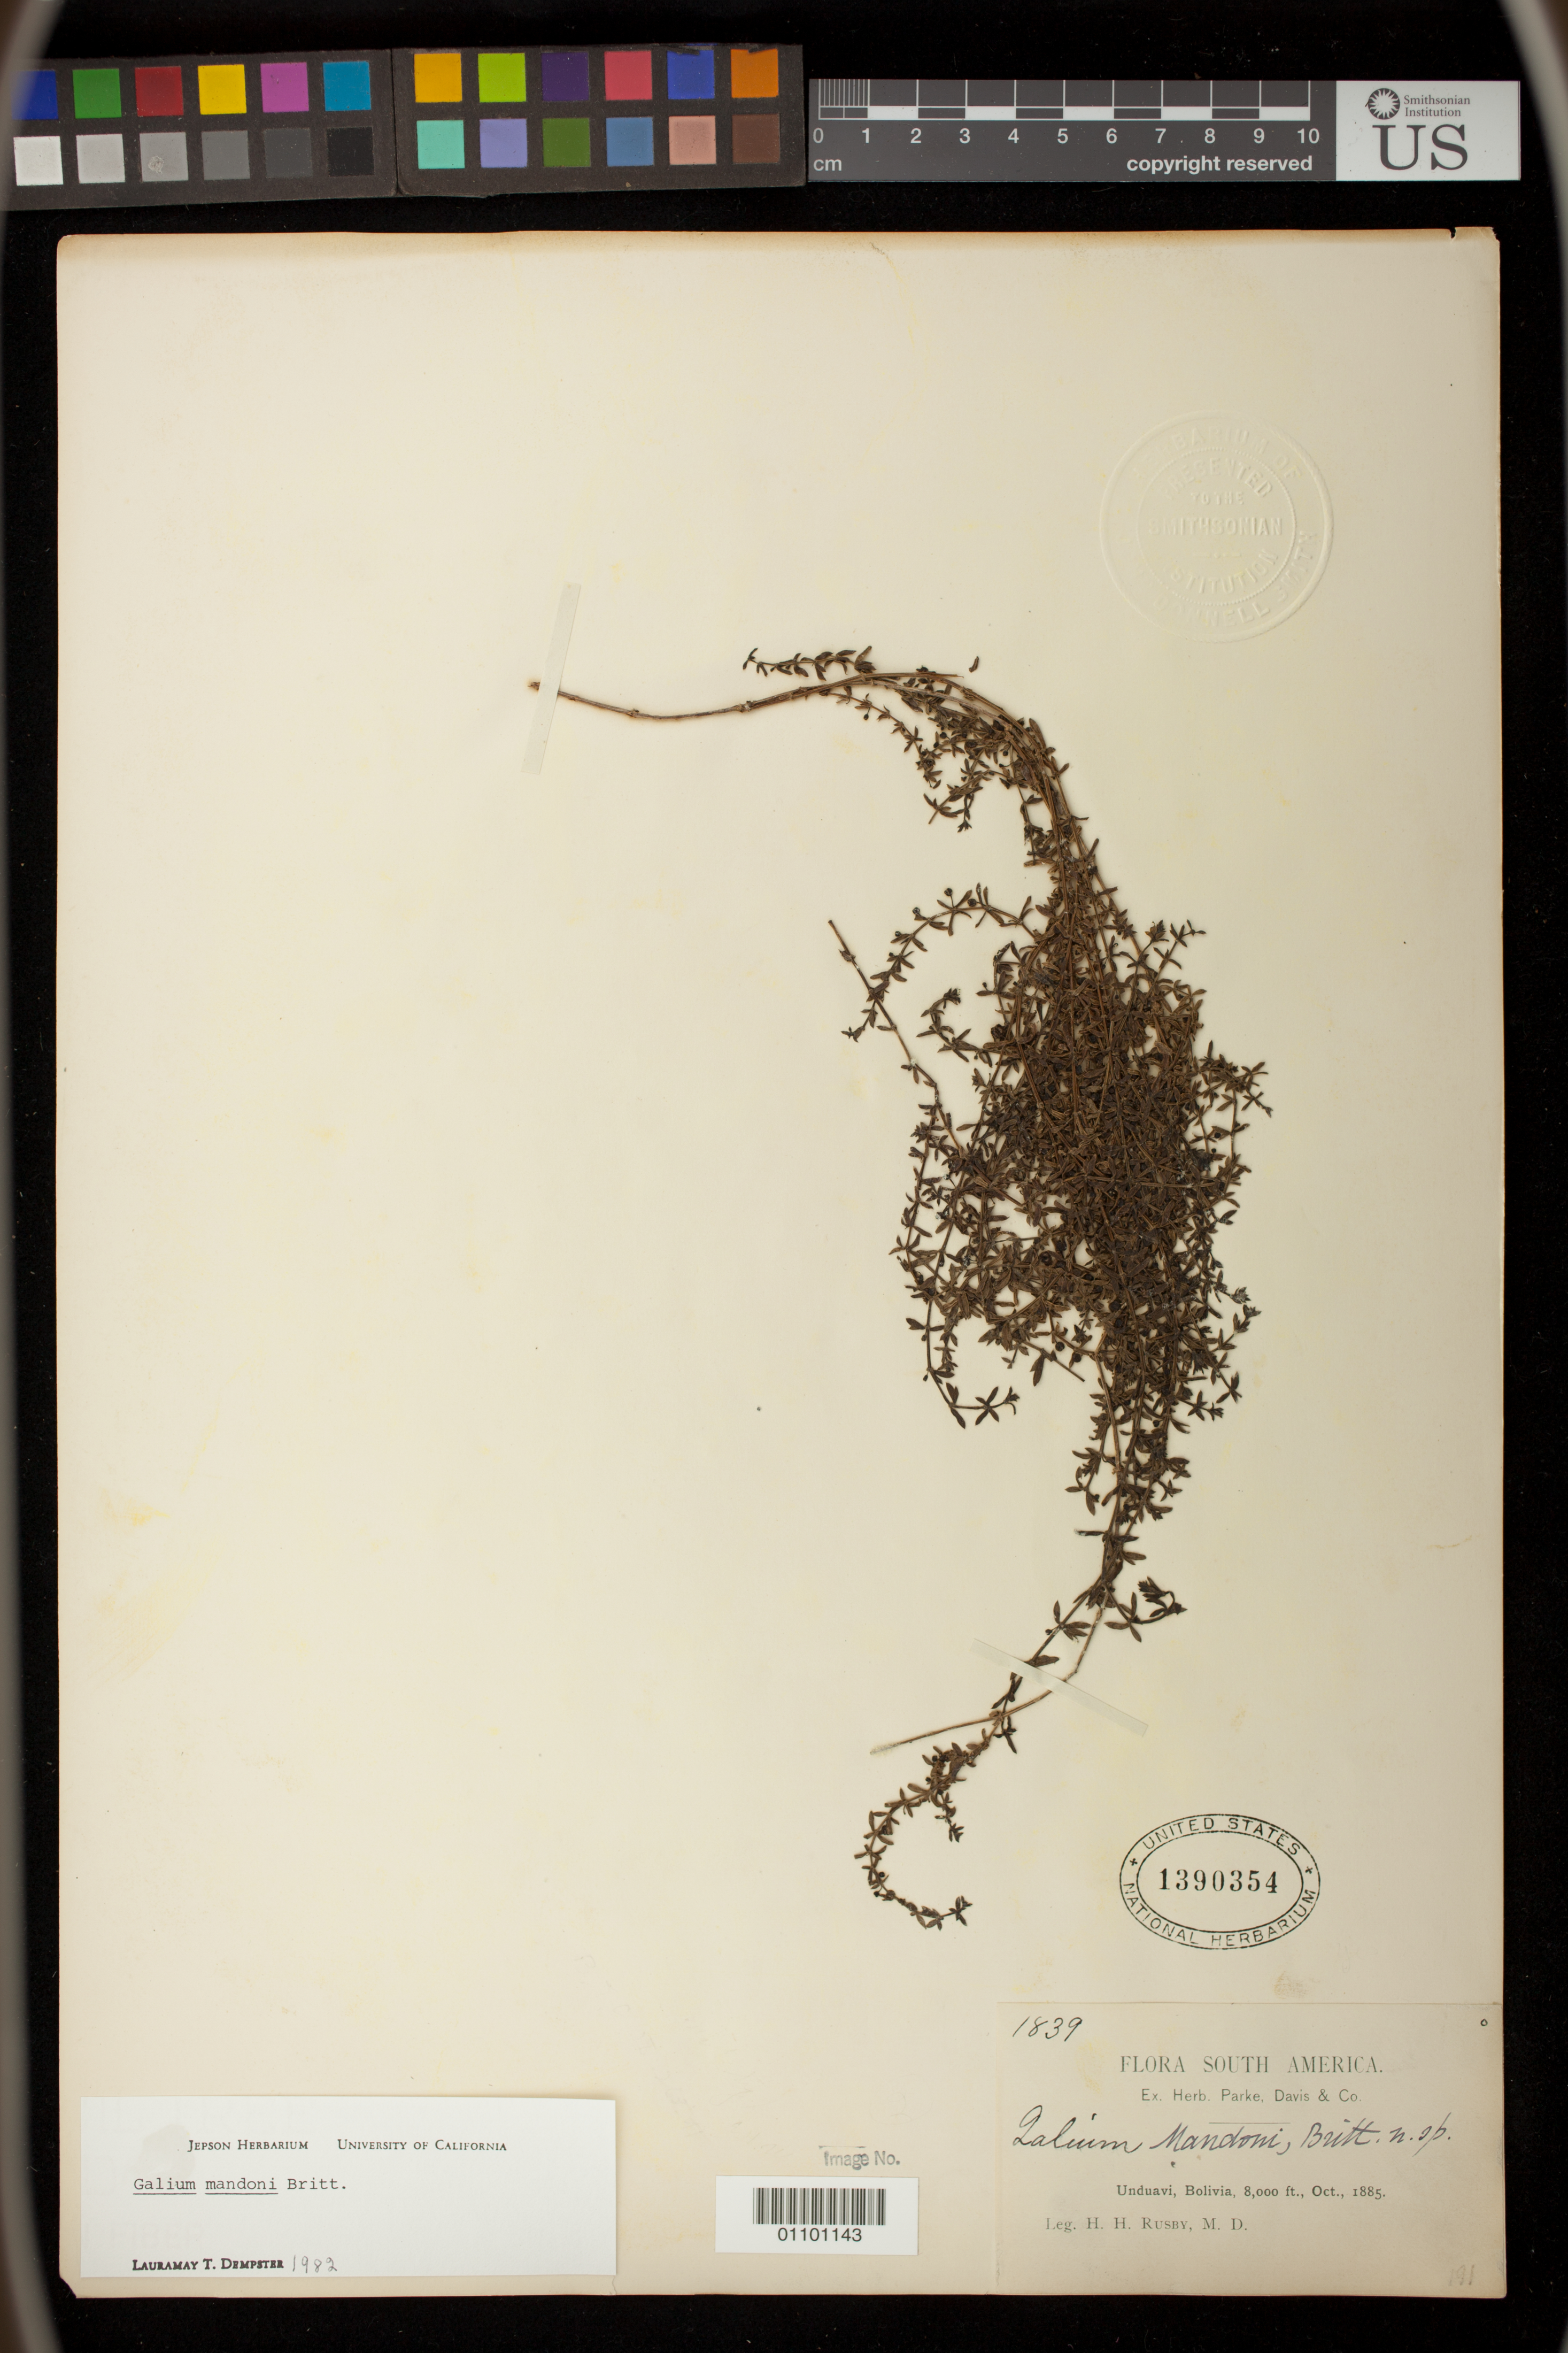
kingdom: Plantae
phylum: Tracheophyta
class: Magnoliopsida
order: Gentianales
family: Rubiaceae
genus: Galium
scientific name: Galium mandonii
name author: Britton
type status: Isosyntype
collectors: H. H. Rusby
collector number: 1839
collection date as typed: Oct., 1885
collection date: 1885-10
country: Bolivia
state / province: La Paz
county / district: Nor Yungas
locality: Unduavi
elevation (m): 2438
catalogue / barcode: US 1390354